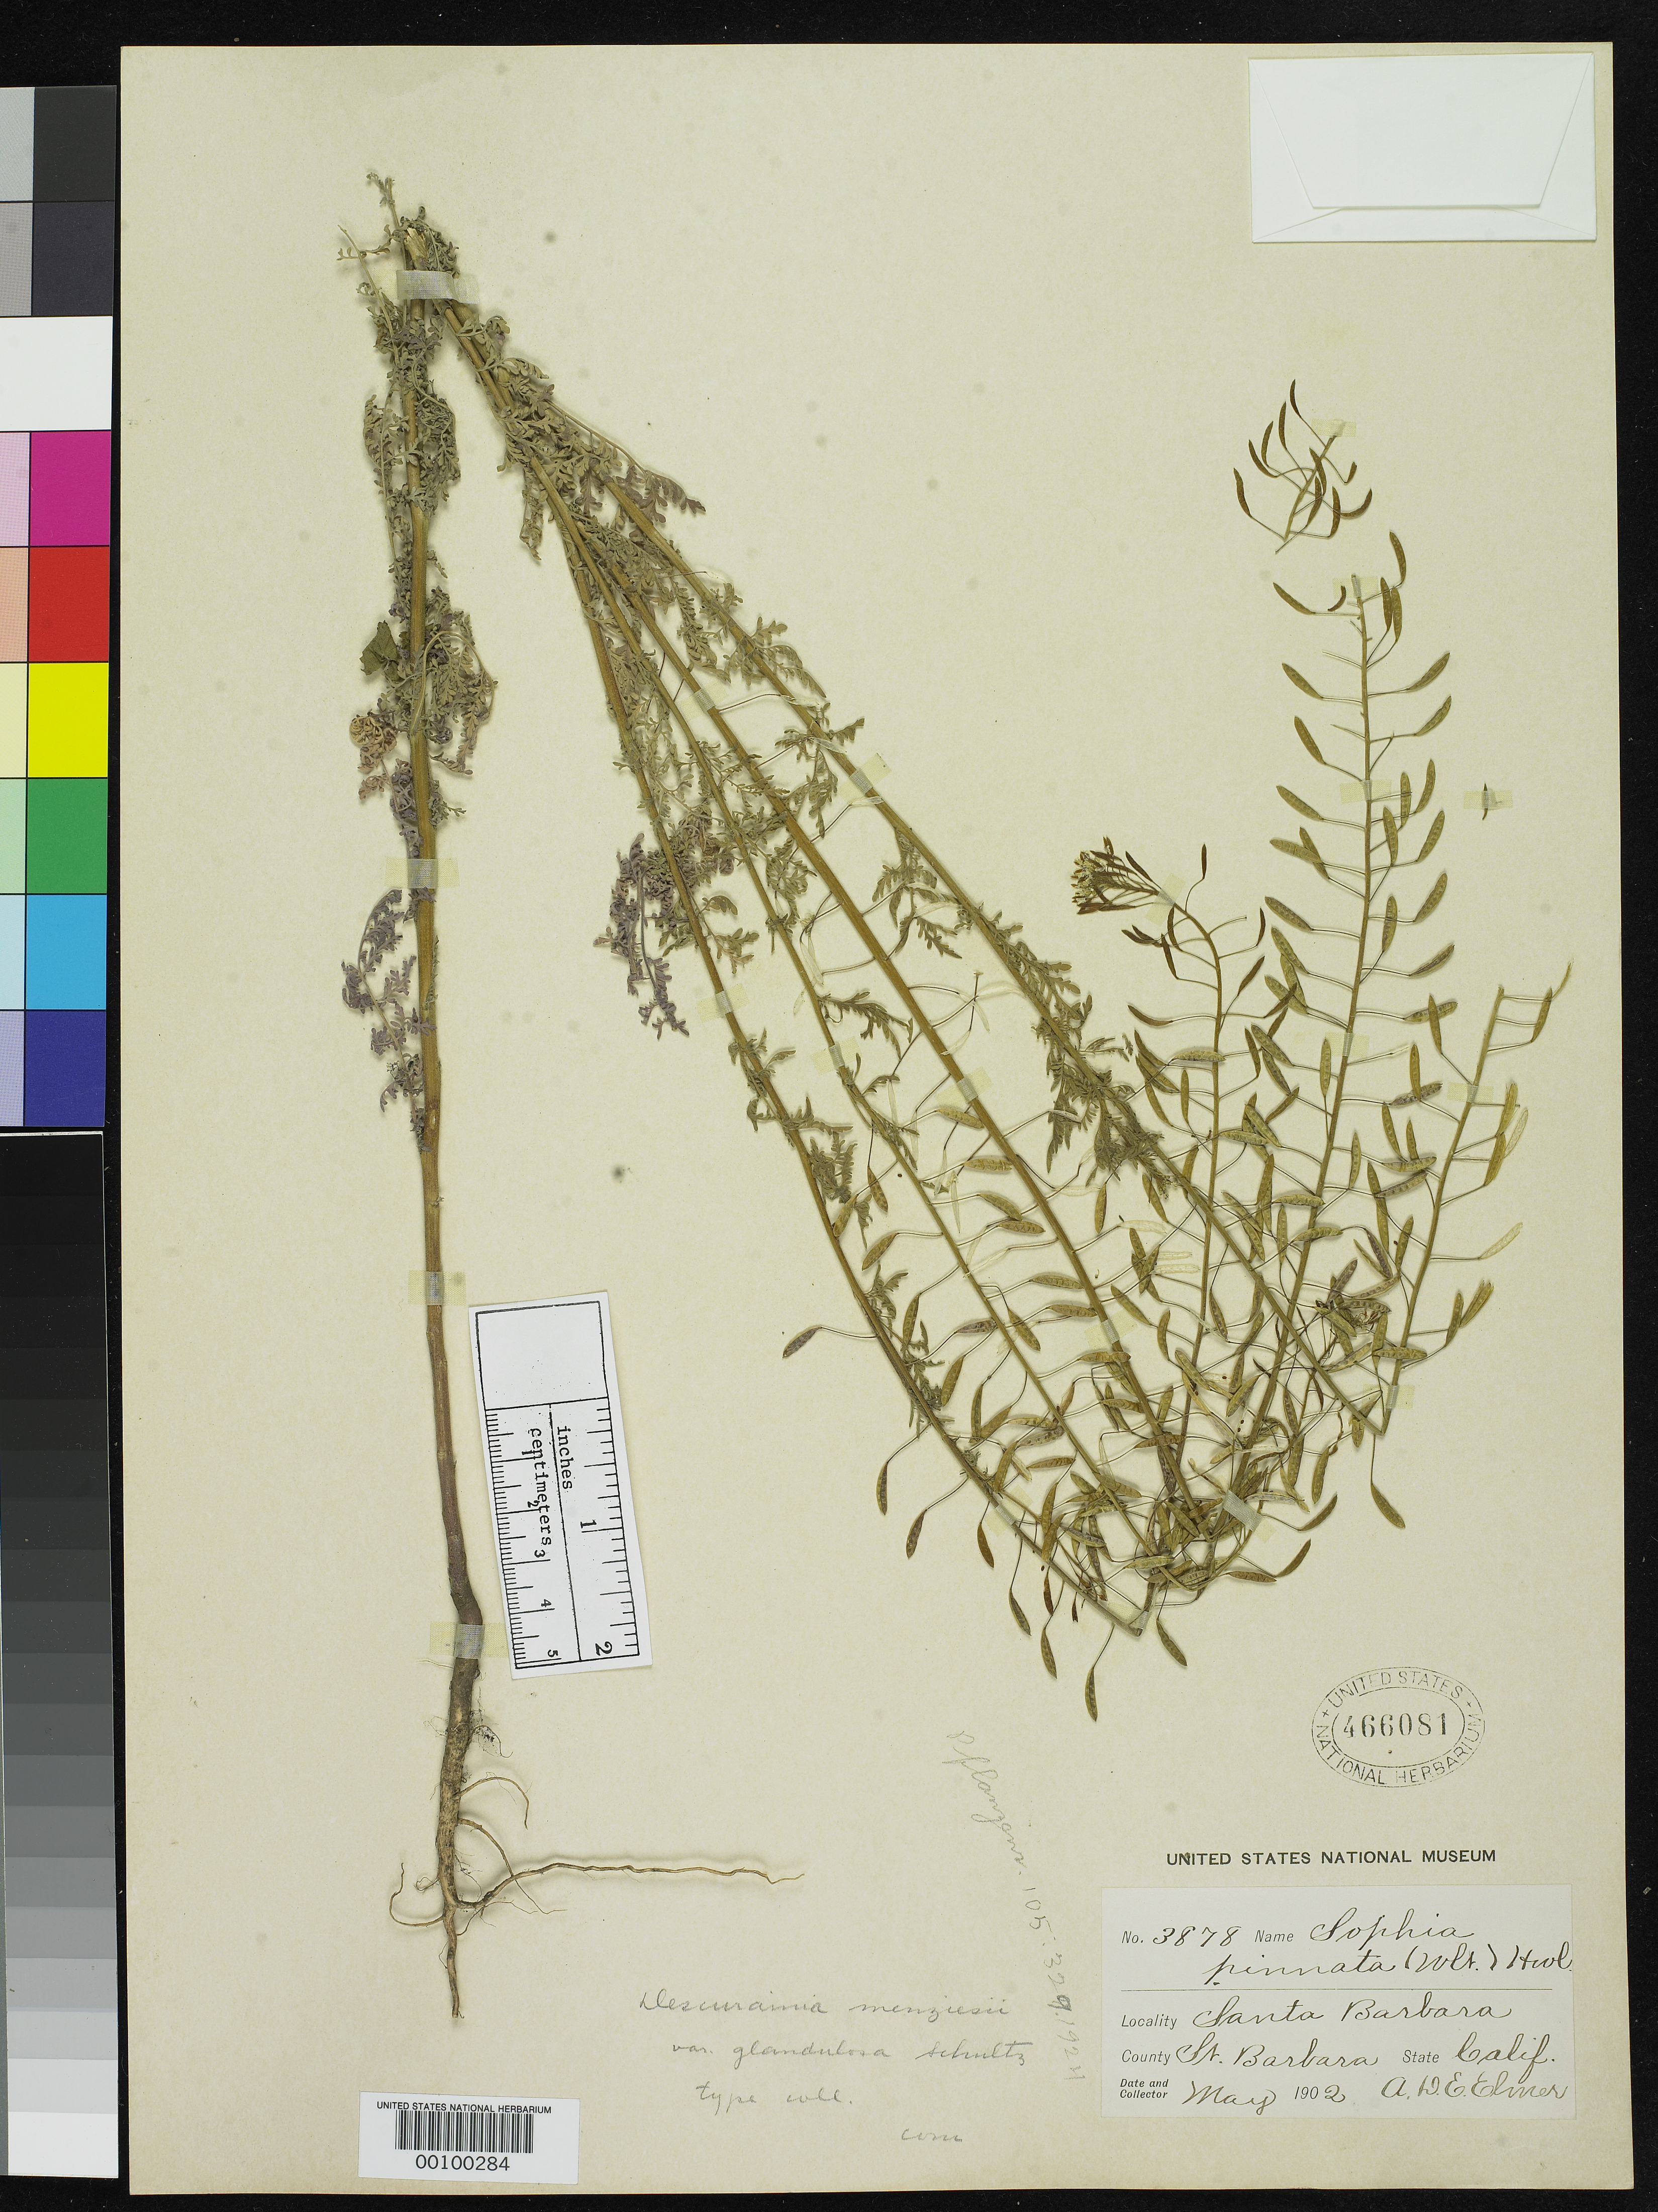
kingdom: Plantae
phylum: Tracheophyta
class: Magnoliopsida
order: Brassicales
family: Brassicaceae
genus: Descurainia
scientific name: Descurainia menziesii var. glandulosa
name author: O.E. Schulz in Engl.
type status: Isotype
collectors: A. D. E. Elmer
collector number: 3878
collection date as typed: May 1902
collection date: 1902-05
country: United States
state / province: California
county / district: Santa Barbara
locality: Santa Barbara.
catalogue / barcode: US 466081